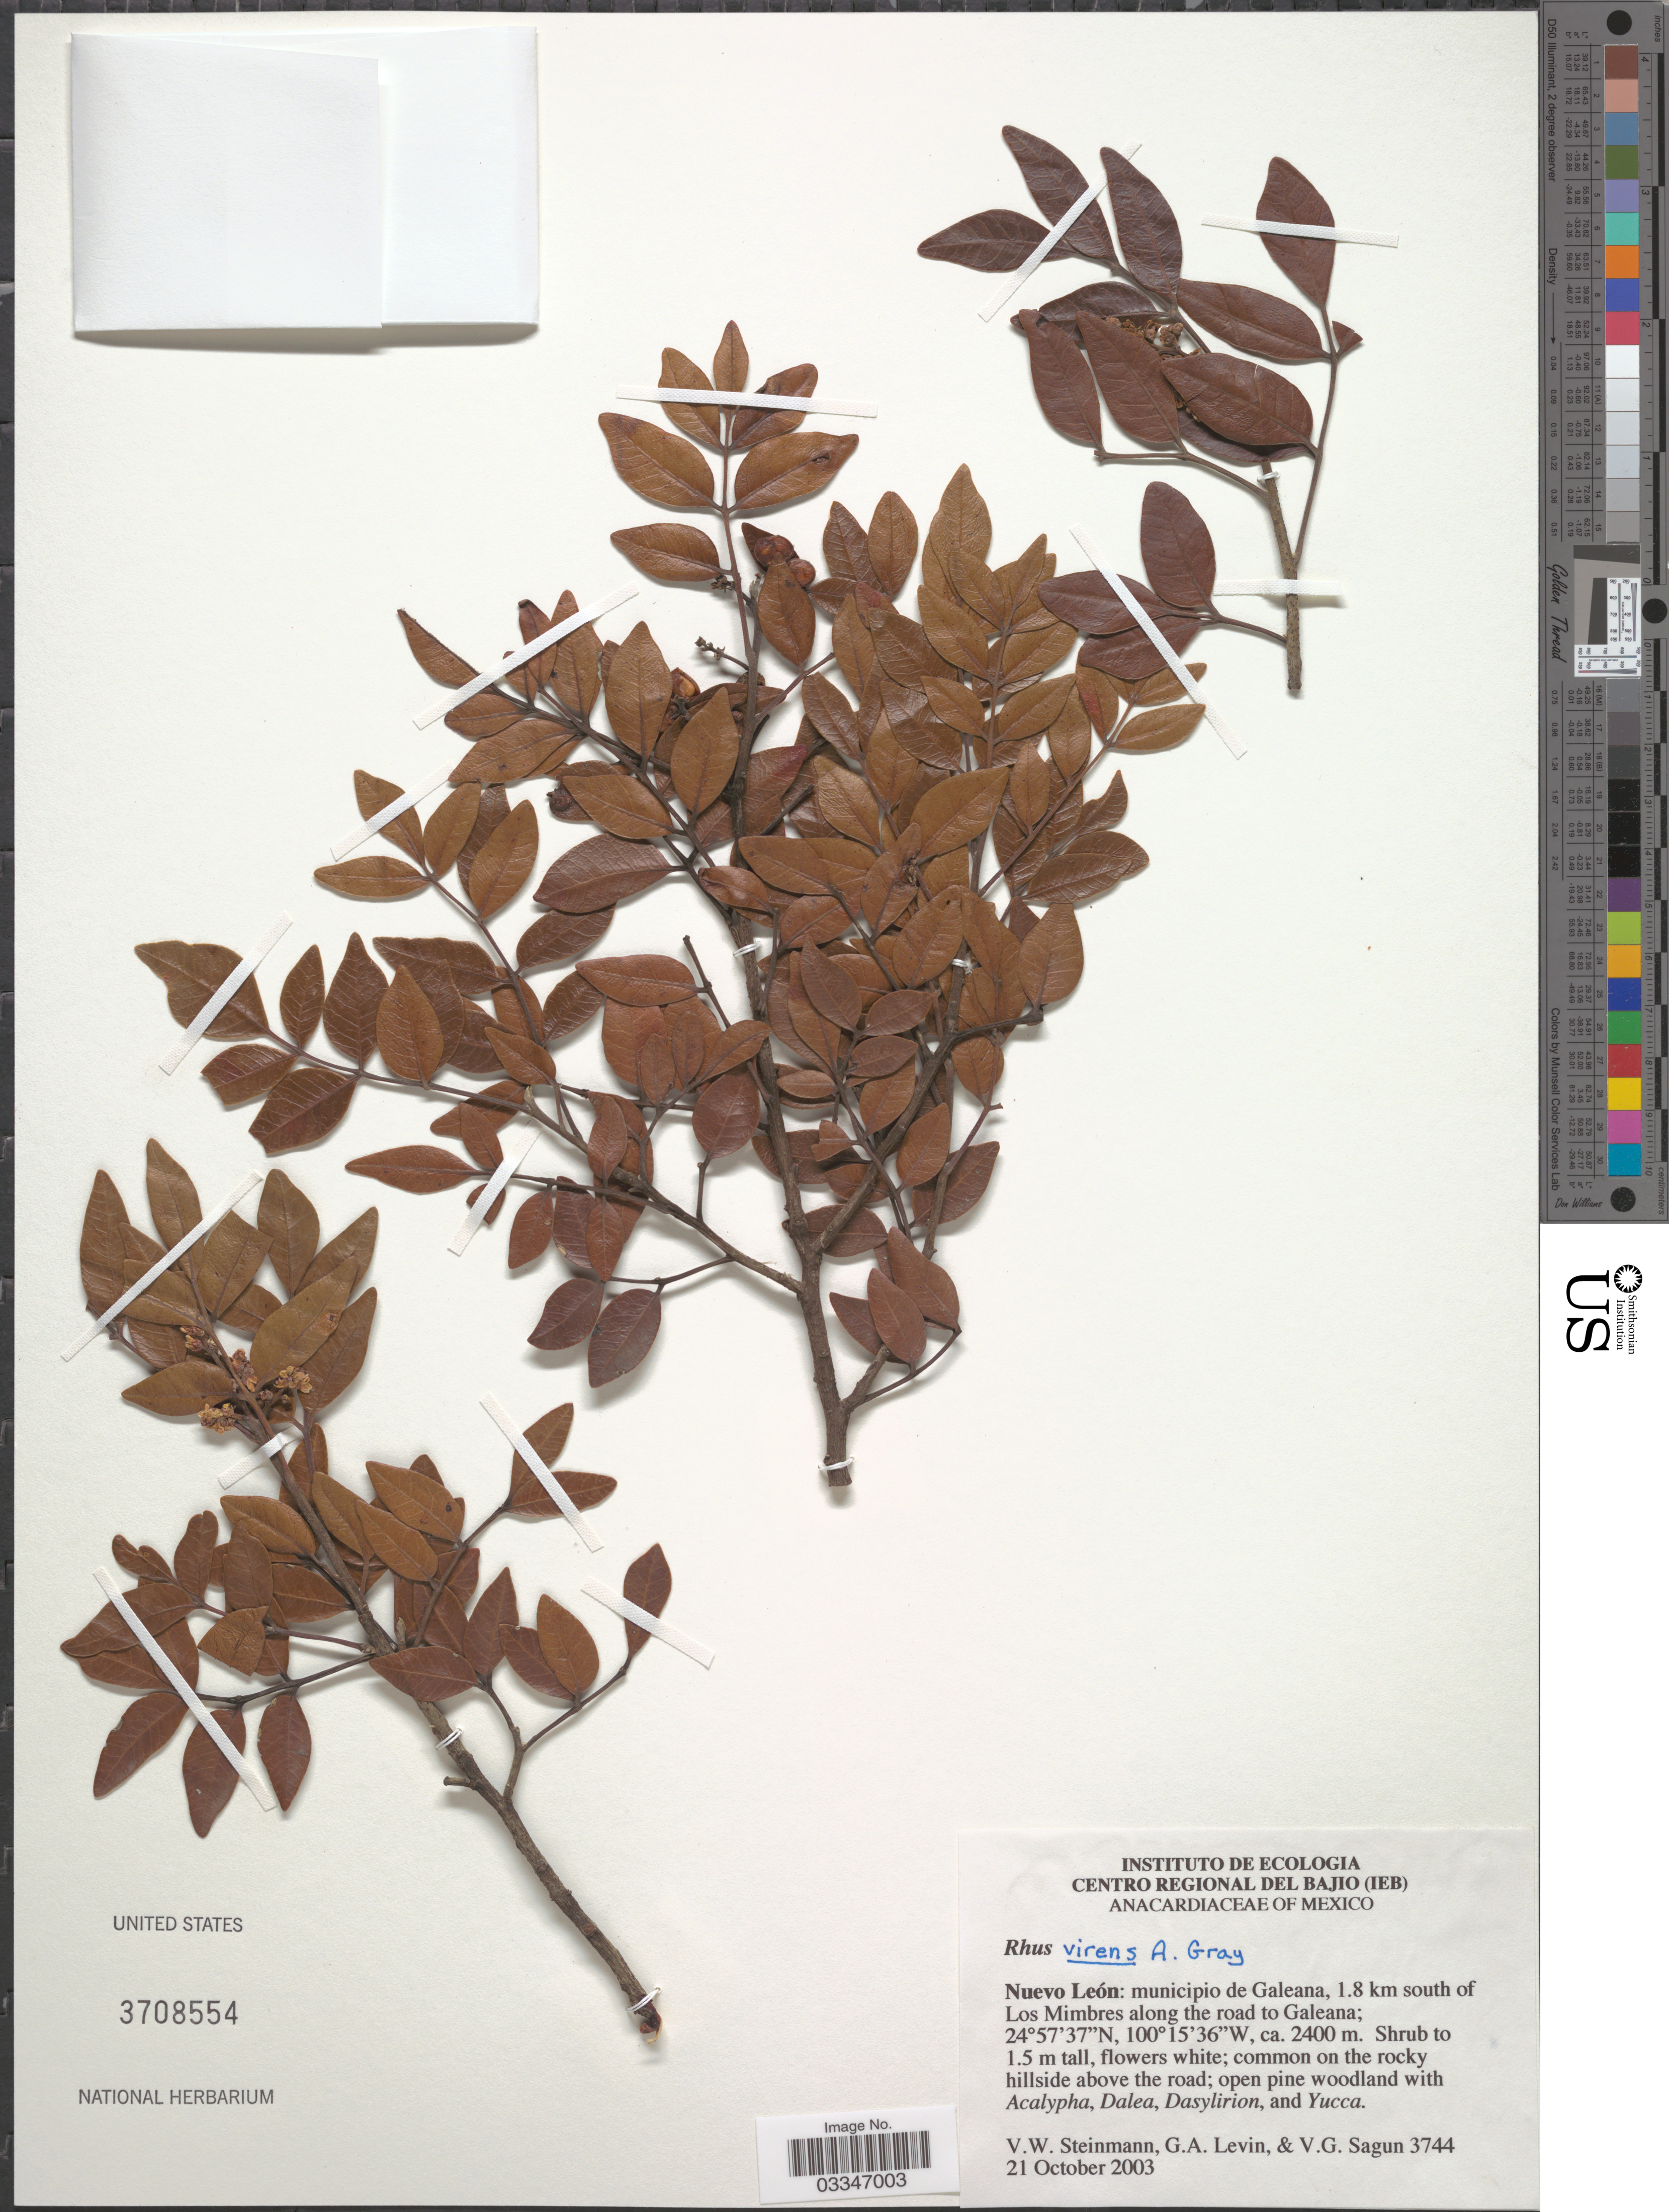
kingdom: Plantae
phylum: Tracheophyta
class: Magnoliopsida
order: Sapindales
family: Anacardiaceae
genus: Rhus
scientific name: Rhus virens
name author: Lindh. ex A. Gray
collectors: V. W. Steinmann, G. Levin & V. Sagun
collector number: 3744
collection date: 2003-10-21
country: Mexico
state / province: Nuevo León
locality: Municipio de Galeana, 1.8 km south of Los Mimbres along the road to Galeana.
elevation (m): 2400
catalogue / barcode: US 3708554